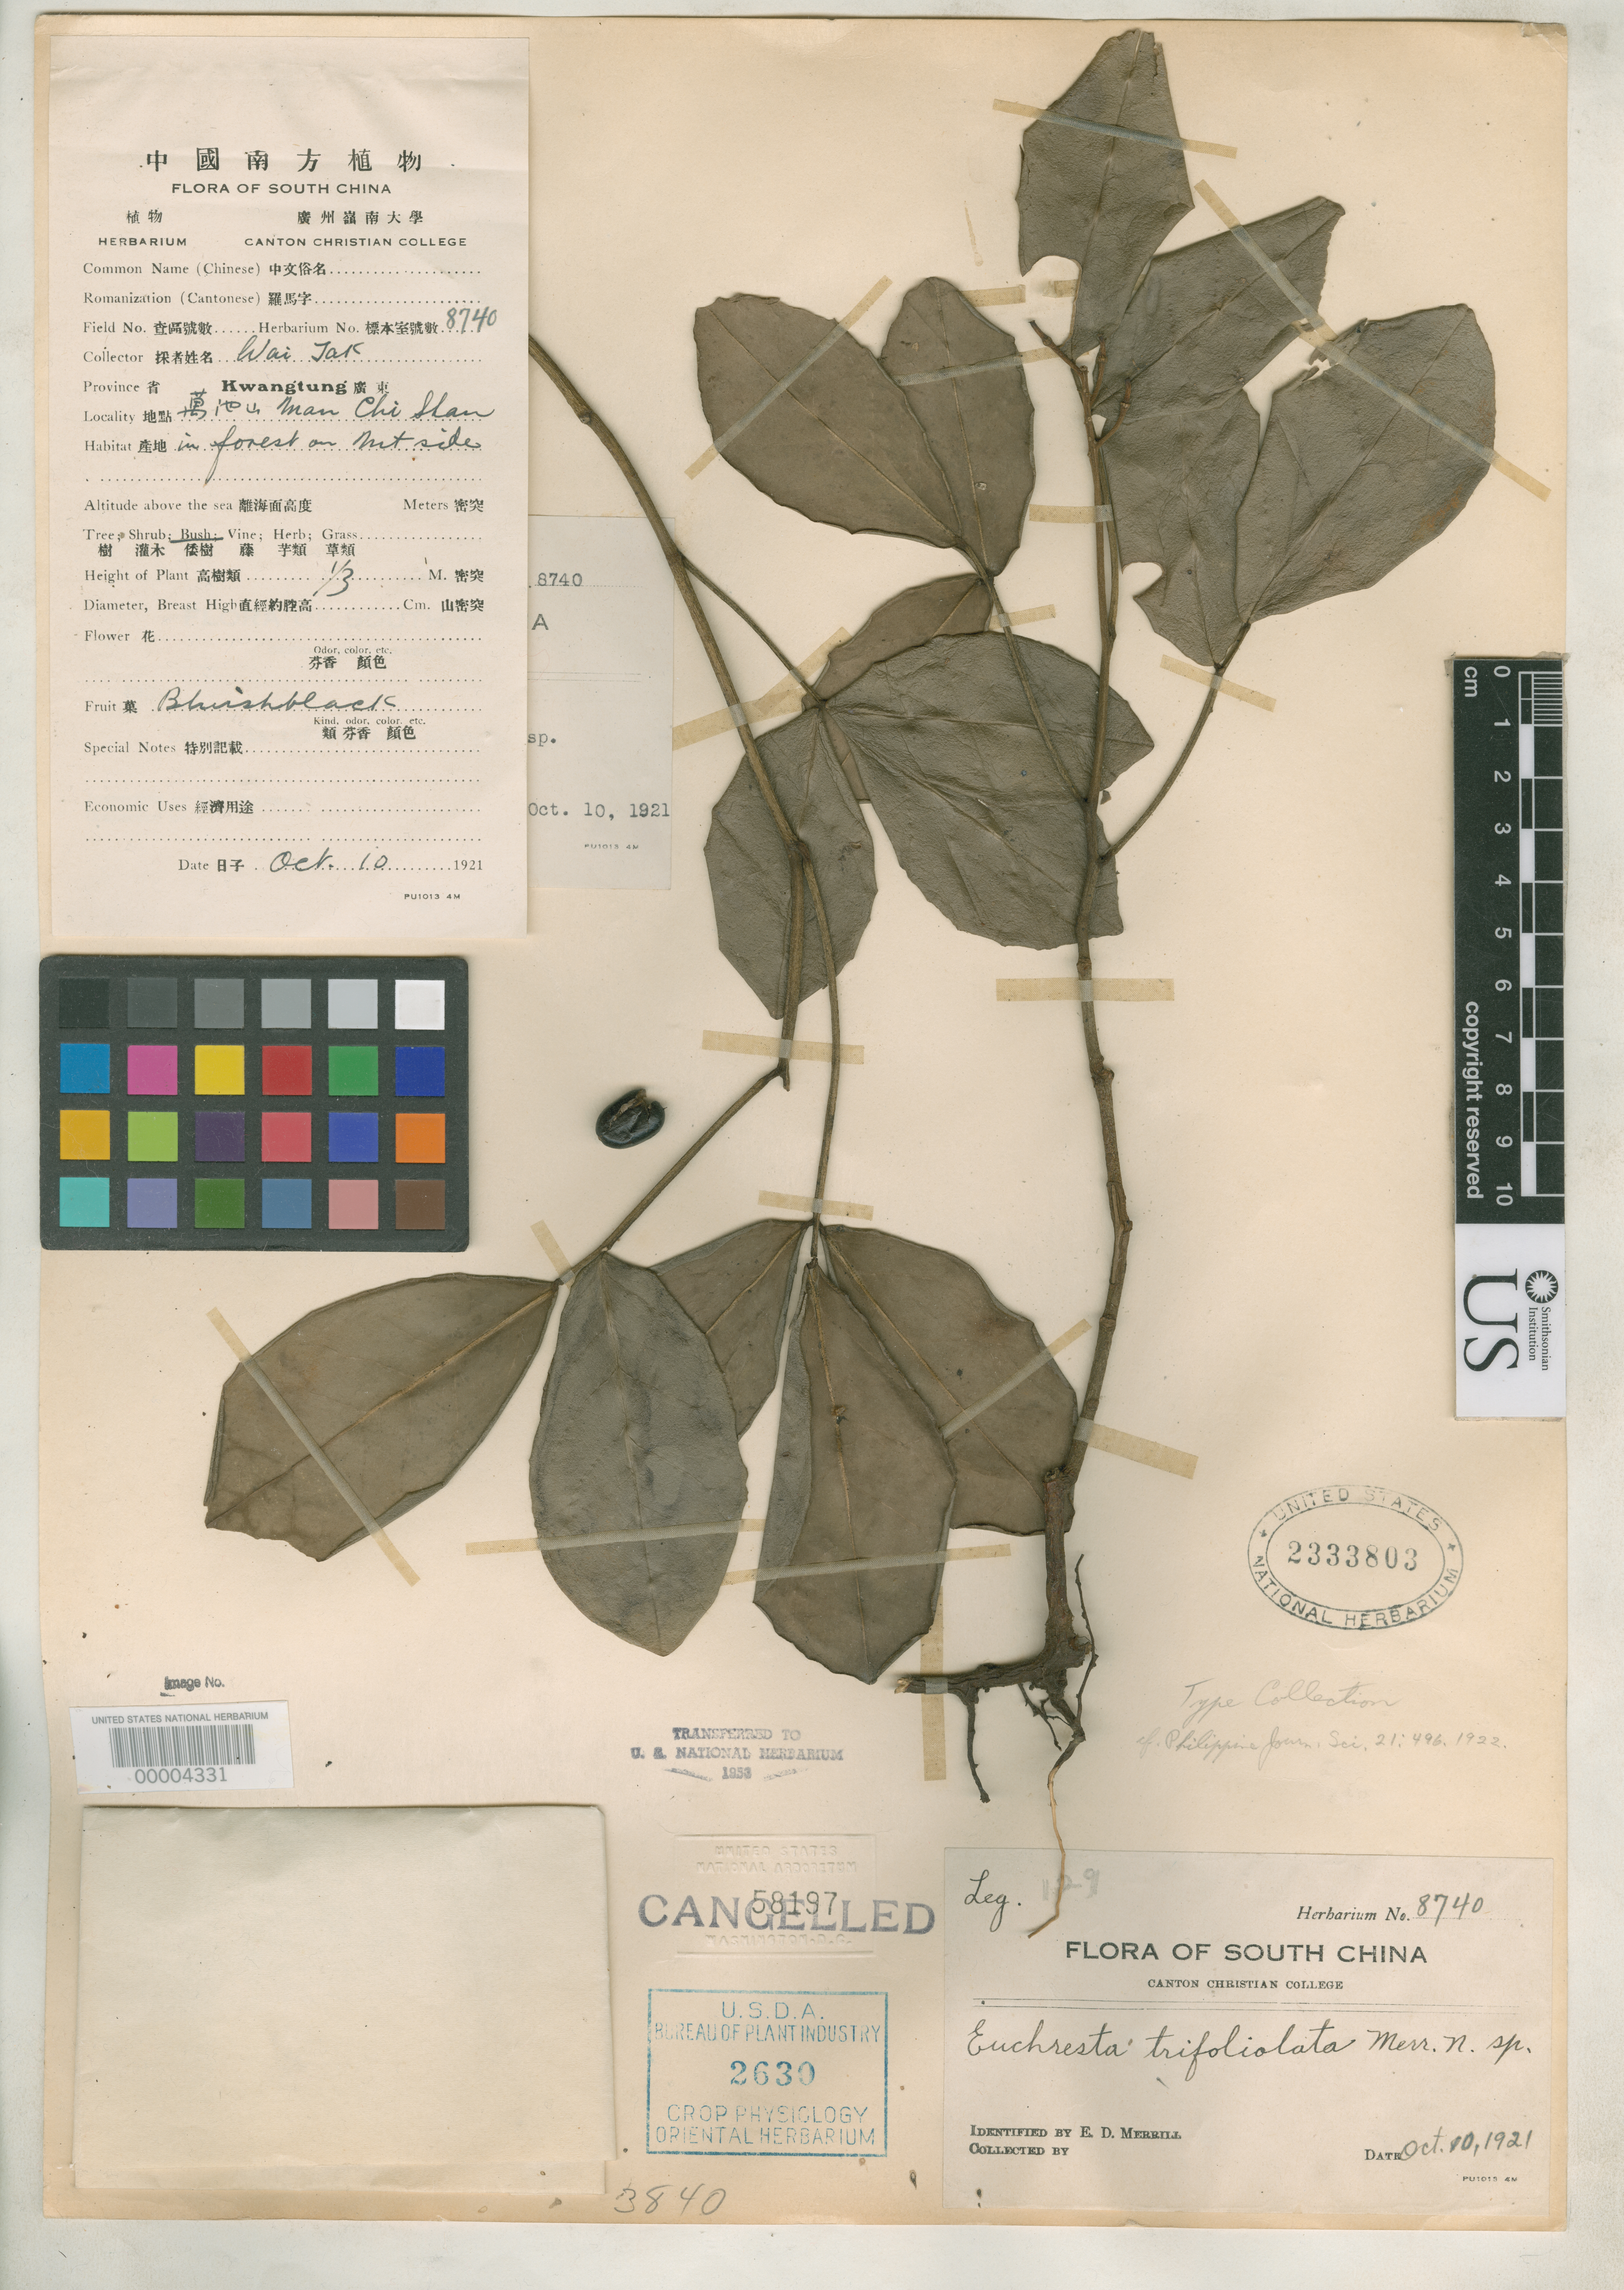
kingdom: Plantae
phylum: Tracheophyta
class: Magnoliopsida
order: Fabales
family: Fabaceae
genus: Euchresta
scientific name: Euchresta trifoliolata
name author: Merr.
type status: Isotype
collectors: T. Tak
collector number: C.C.C. 8740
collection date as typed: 10 Oct 1921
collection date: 1921-10-10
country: China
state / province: Guangdong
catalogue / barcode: US 2333803